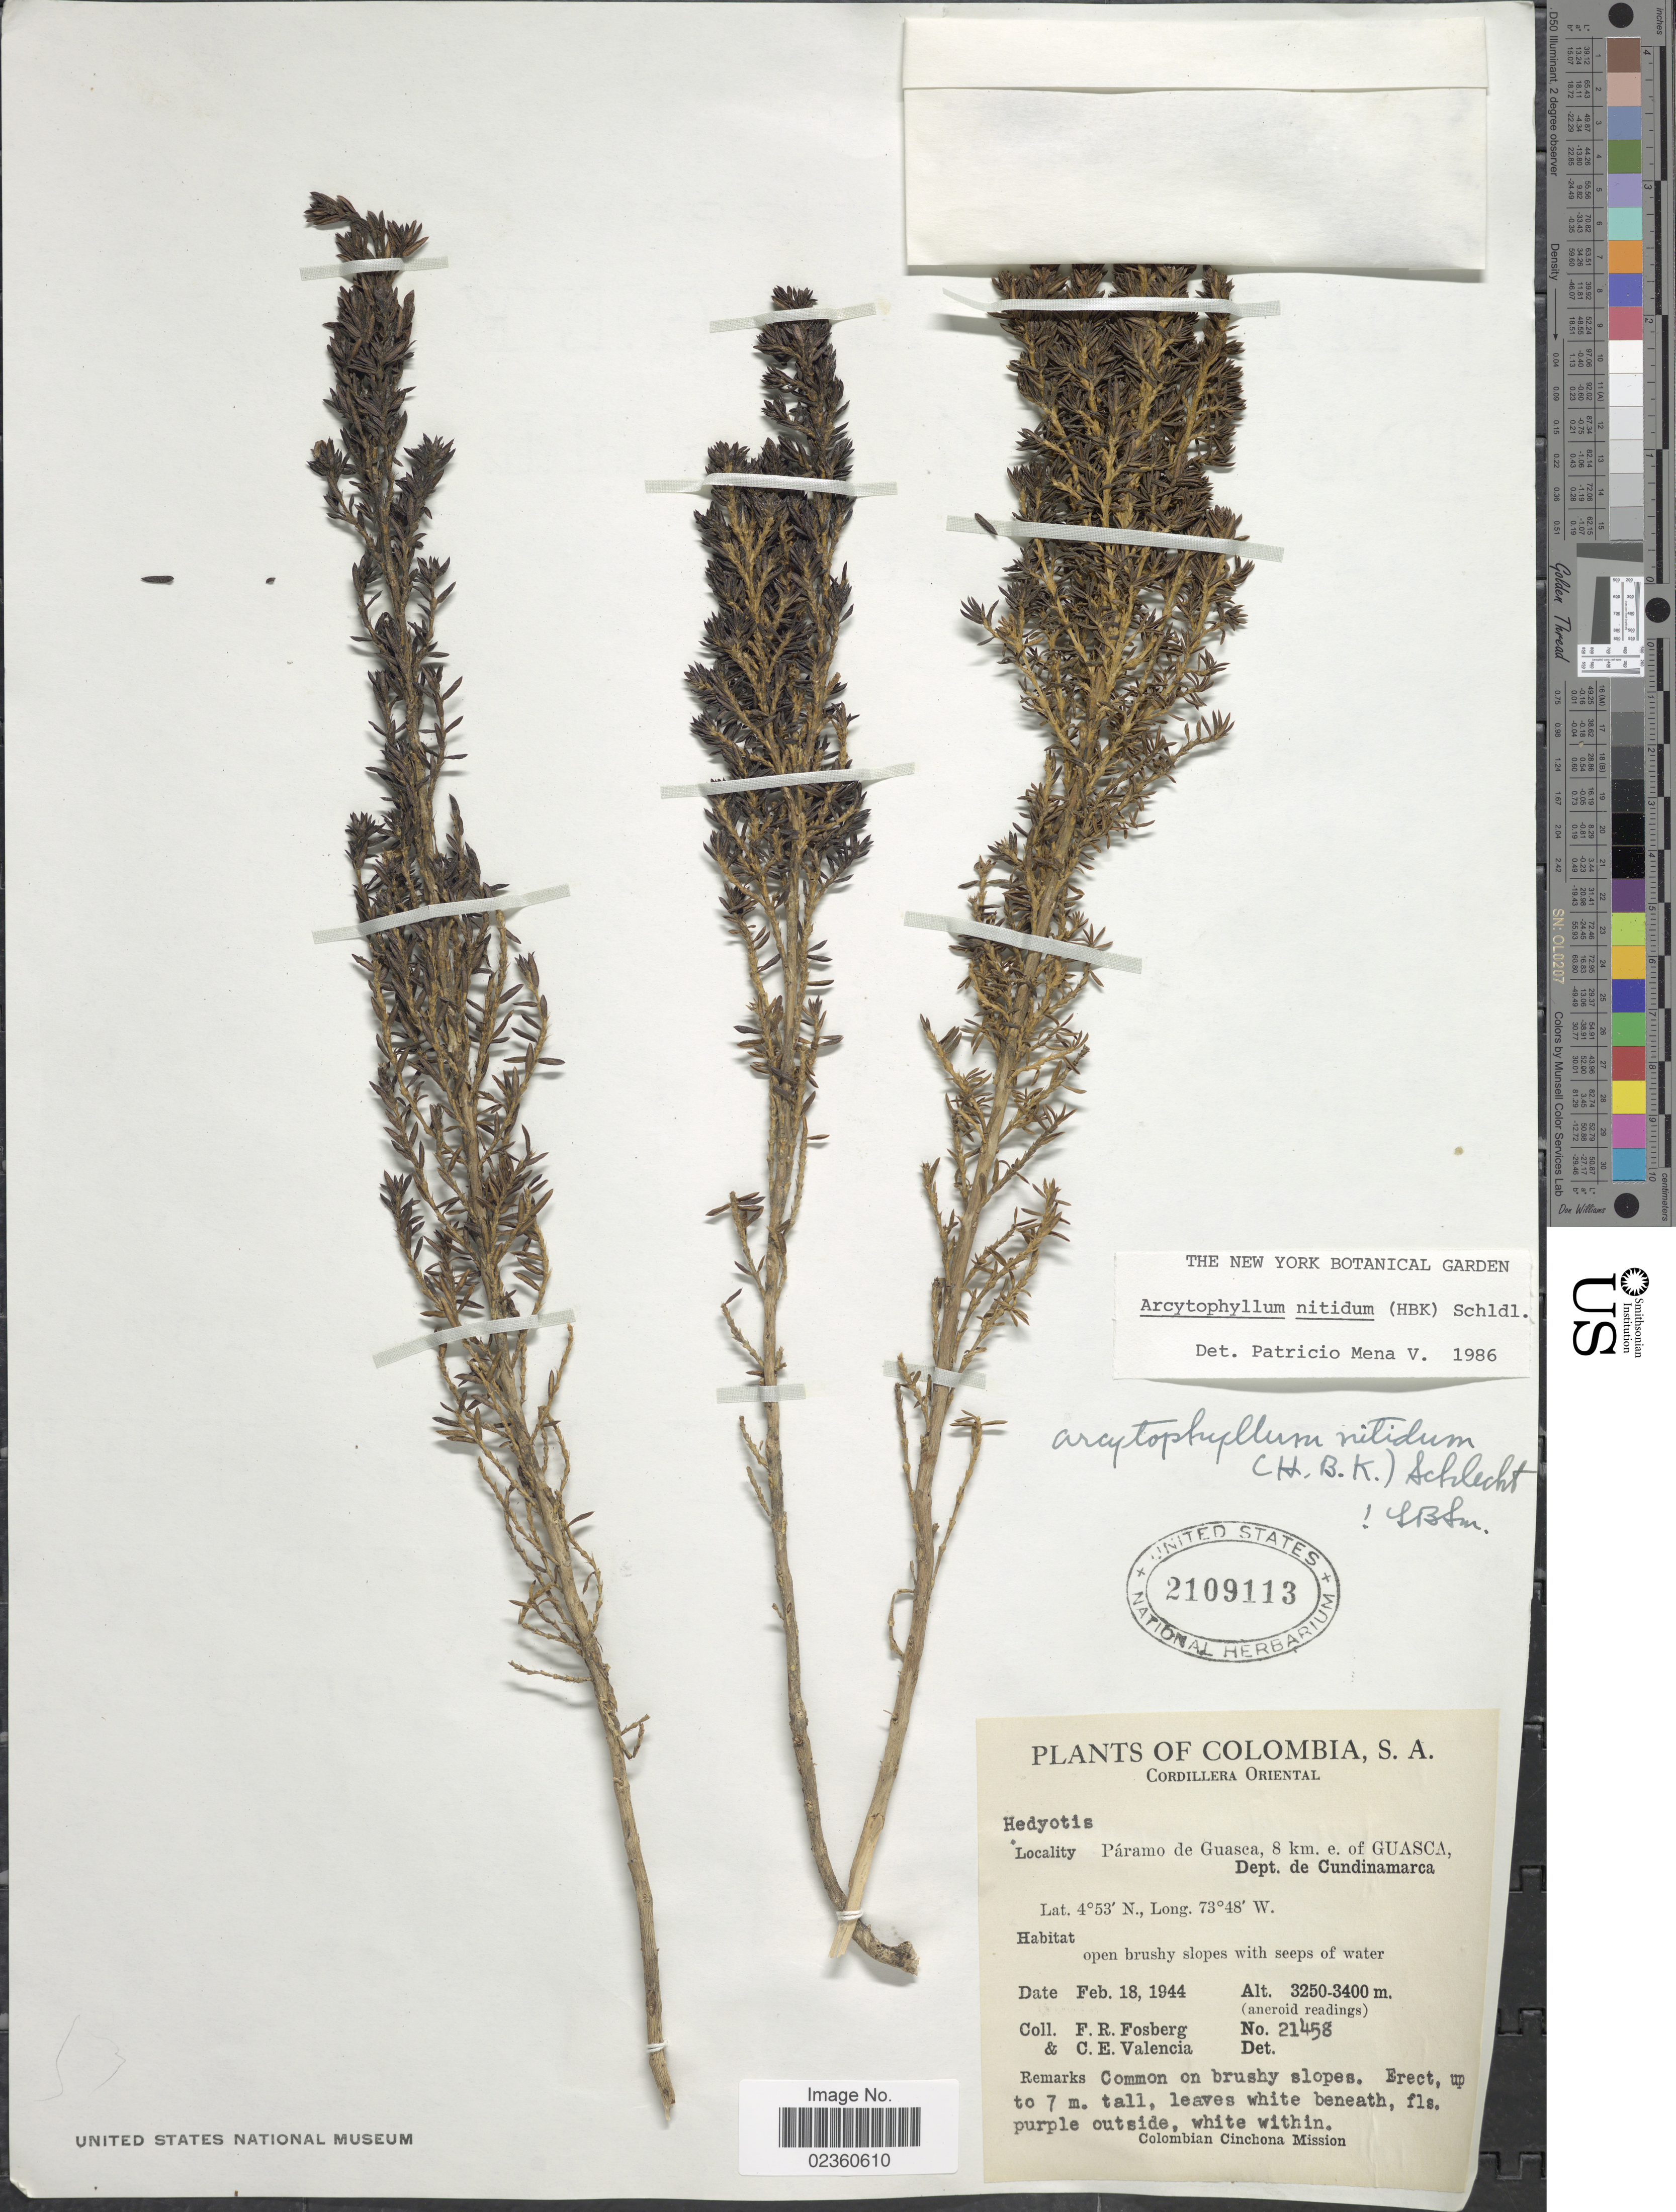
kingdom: Plantae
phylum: Tracheophyta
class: Magnoliopsida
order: Gentianales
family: Rubiaceae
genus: Arcytophyllum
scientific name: Arcytophyllum nitidum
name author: (Kunth) Schltdl.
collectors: F. R. Fosberg & C. Valencia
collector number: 21458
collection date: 1944-02-18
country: Colombia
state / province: Cundinamarca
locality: Cordillera Oriental, Páramo de Guasca, 8 km e. of Guasca, Dept. de Cundinamarca, open brushy slopes with seeps of water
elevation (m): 3250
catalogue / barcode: US 2109113